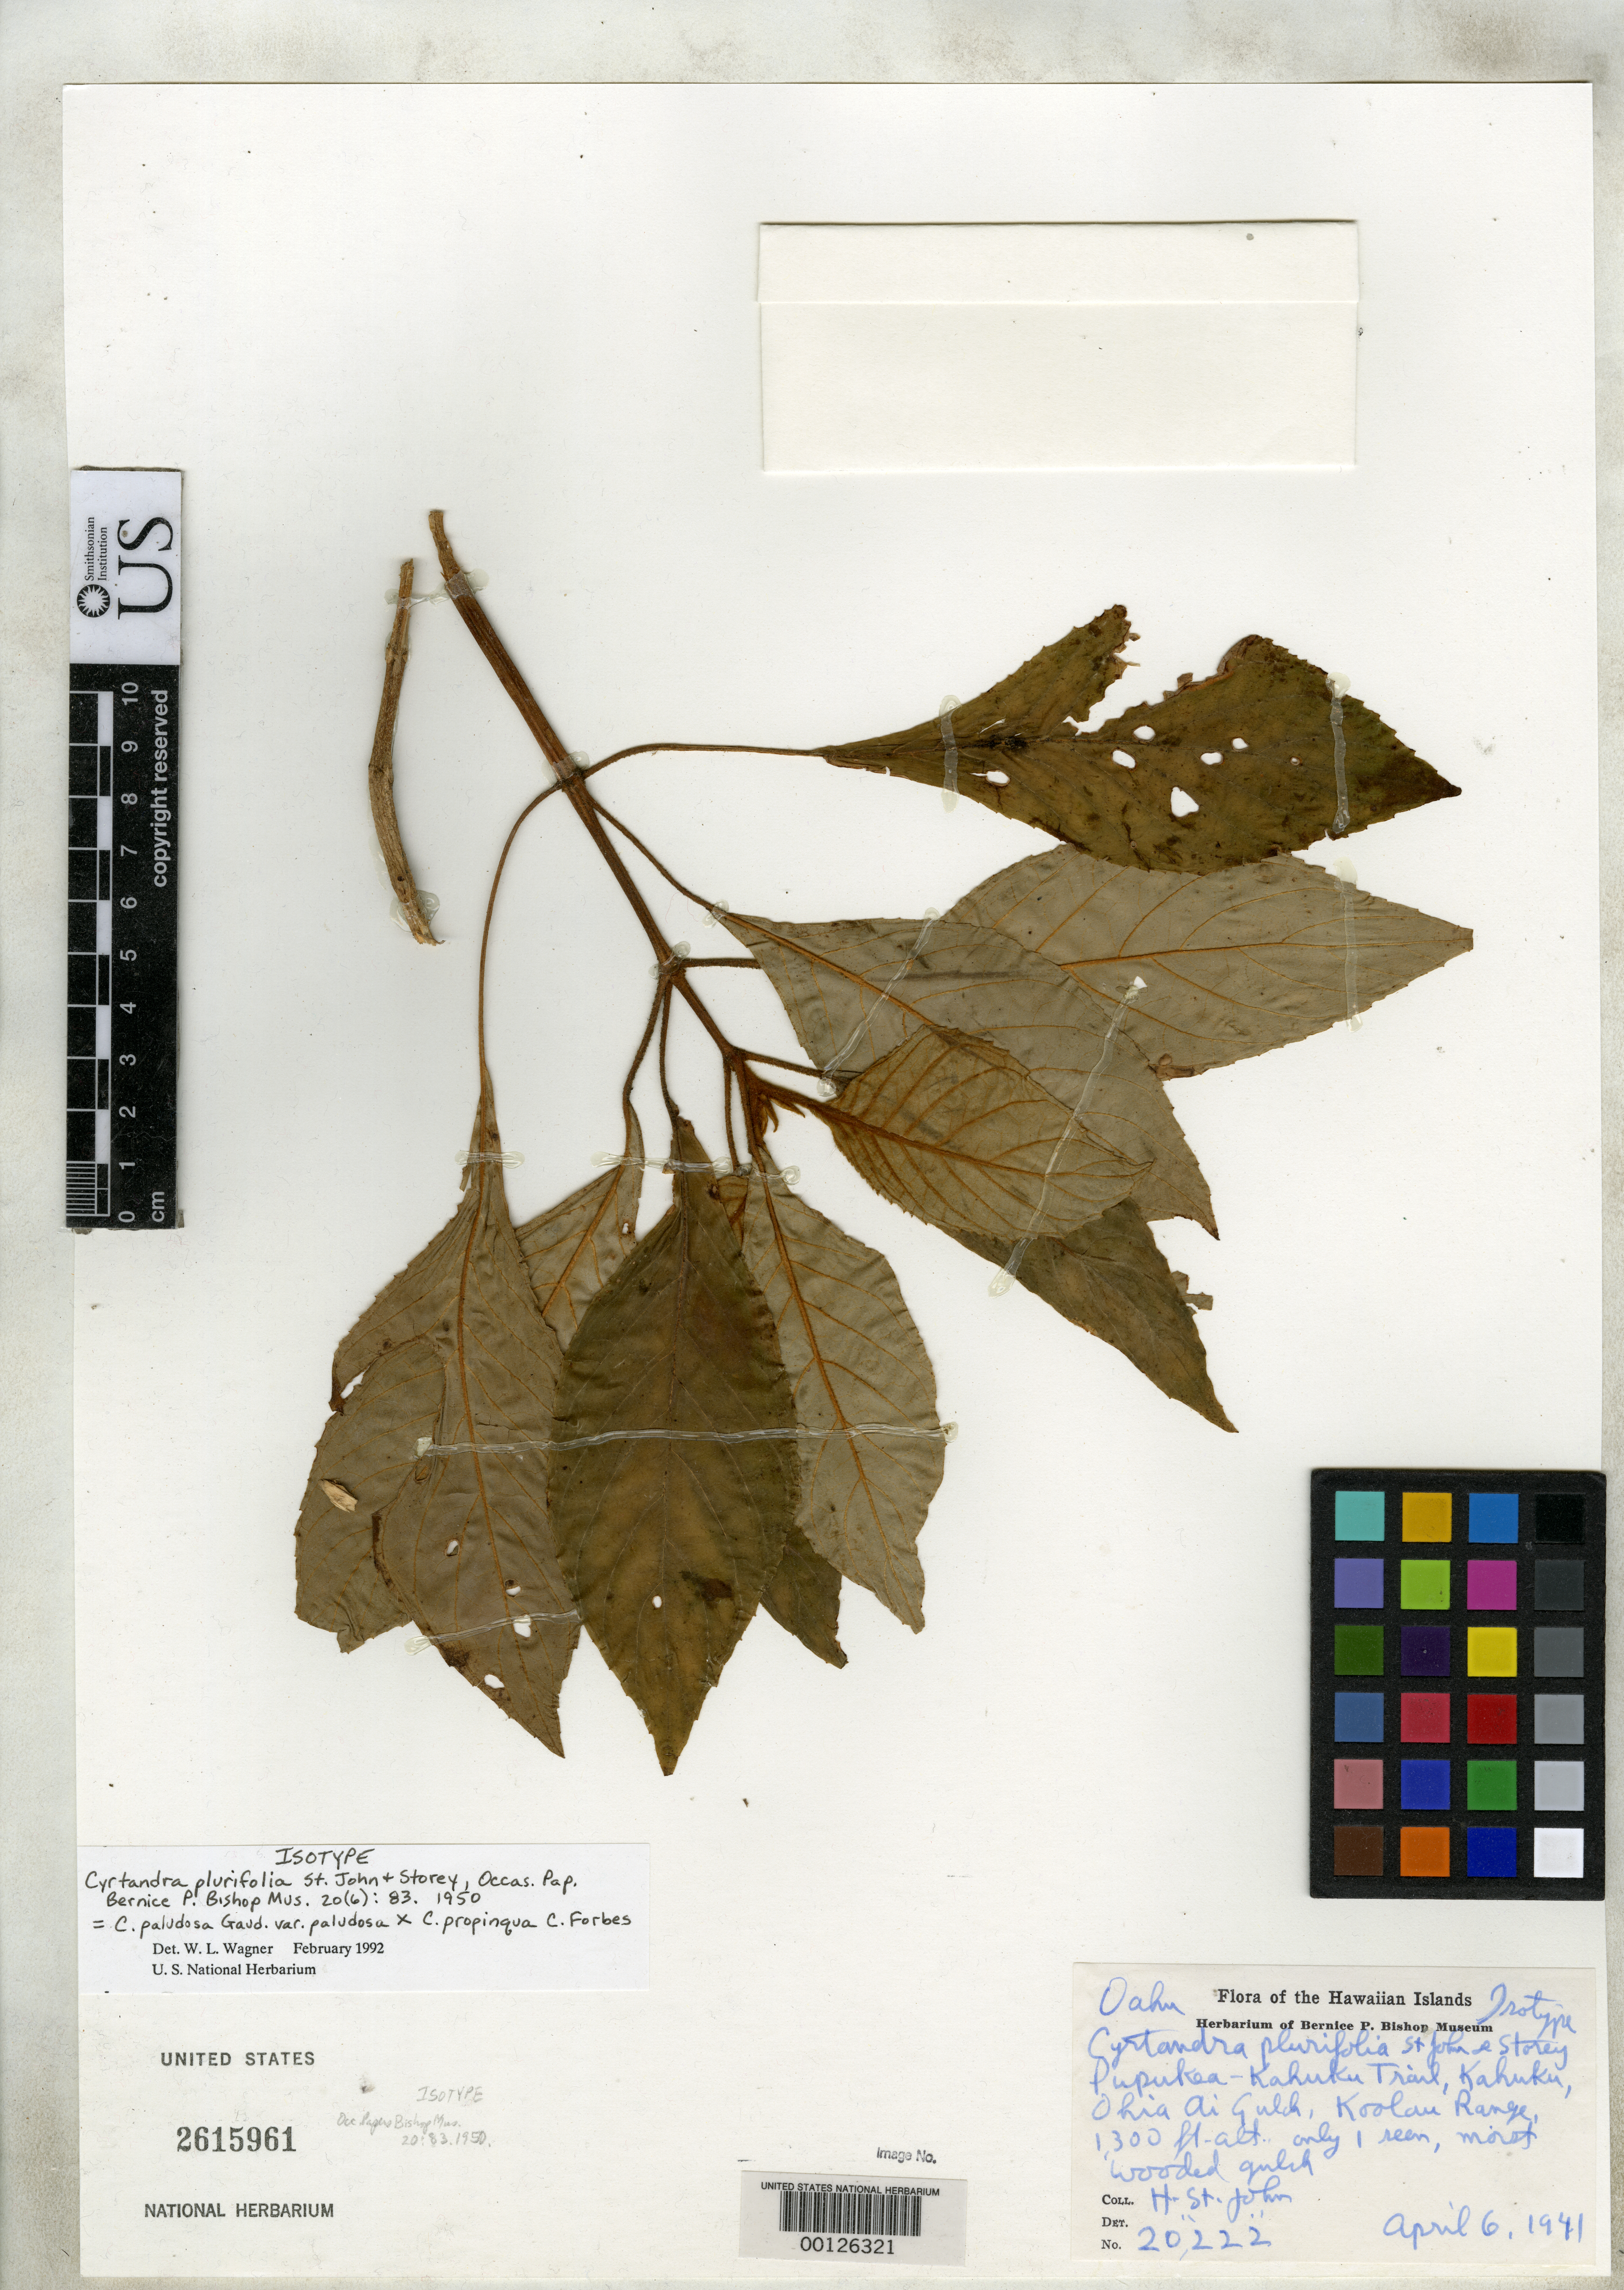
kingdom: Plantae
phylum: Tracheophyta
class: Magnoliopsida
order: Lamiales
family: Gesneriaceae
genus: Cyrtandra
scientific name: Cyrtandra plurifolia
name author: H. St. John & Storey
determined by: Wagner, W. L., (BOT), Smithsonian Institution - National Museum of Natural History (UNITED STATES)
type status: Isotype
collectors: H. St. John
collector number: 20222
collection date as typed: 06 Apr 1941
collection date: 1941-04-06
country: United States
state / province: Hawaii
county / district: Honolulu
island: Oahu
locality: Pupukea-Kahuku Trail, Kahuku, Ohia Ai Gulch, Koolau Range.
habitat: Moist wooded gulch.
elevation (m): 396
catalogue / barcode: US 2615961